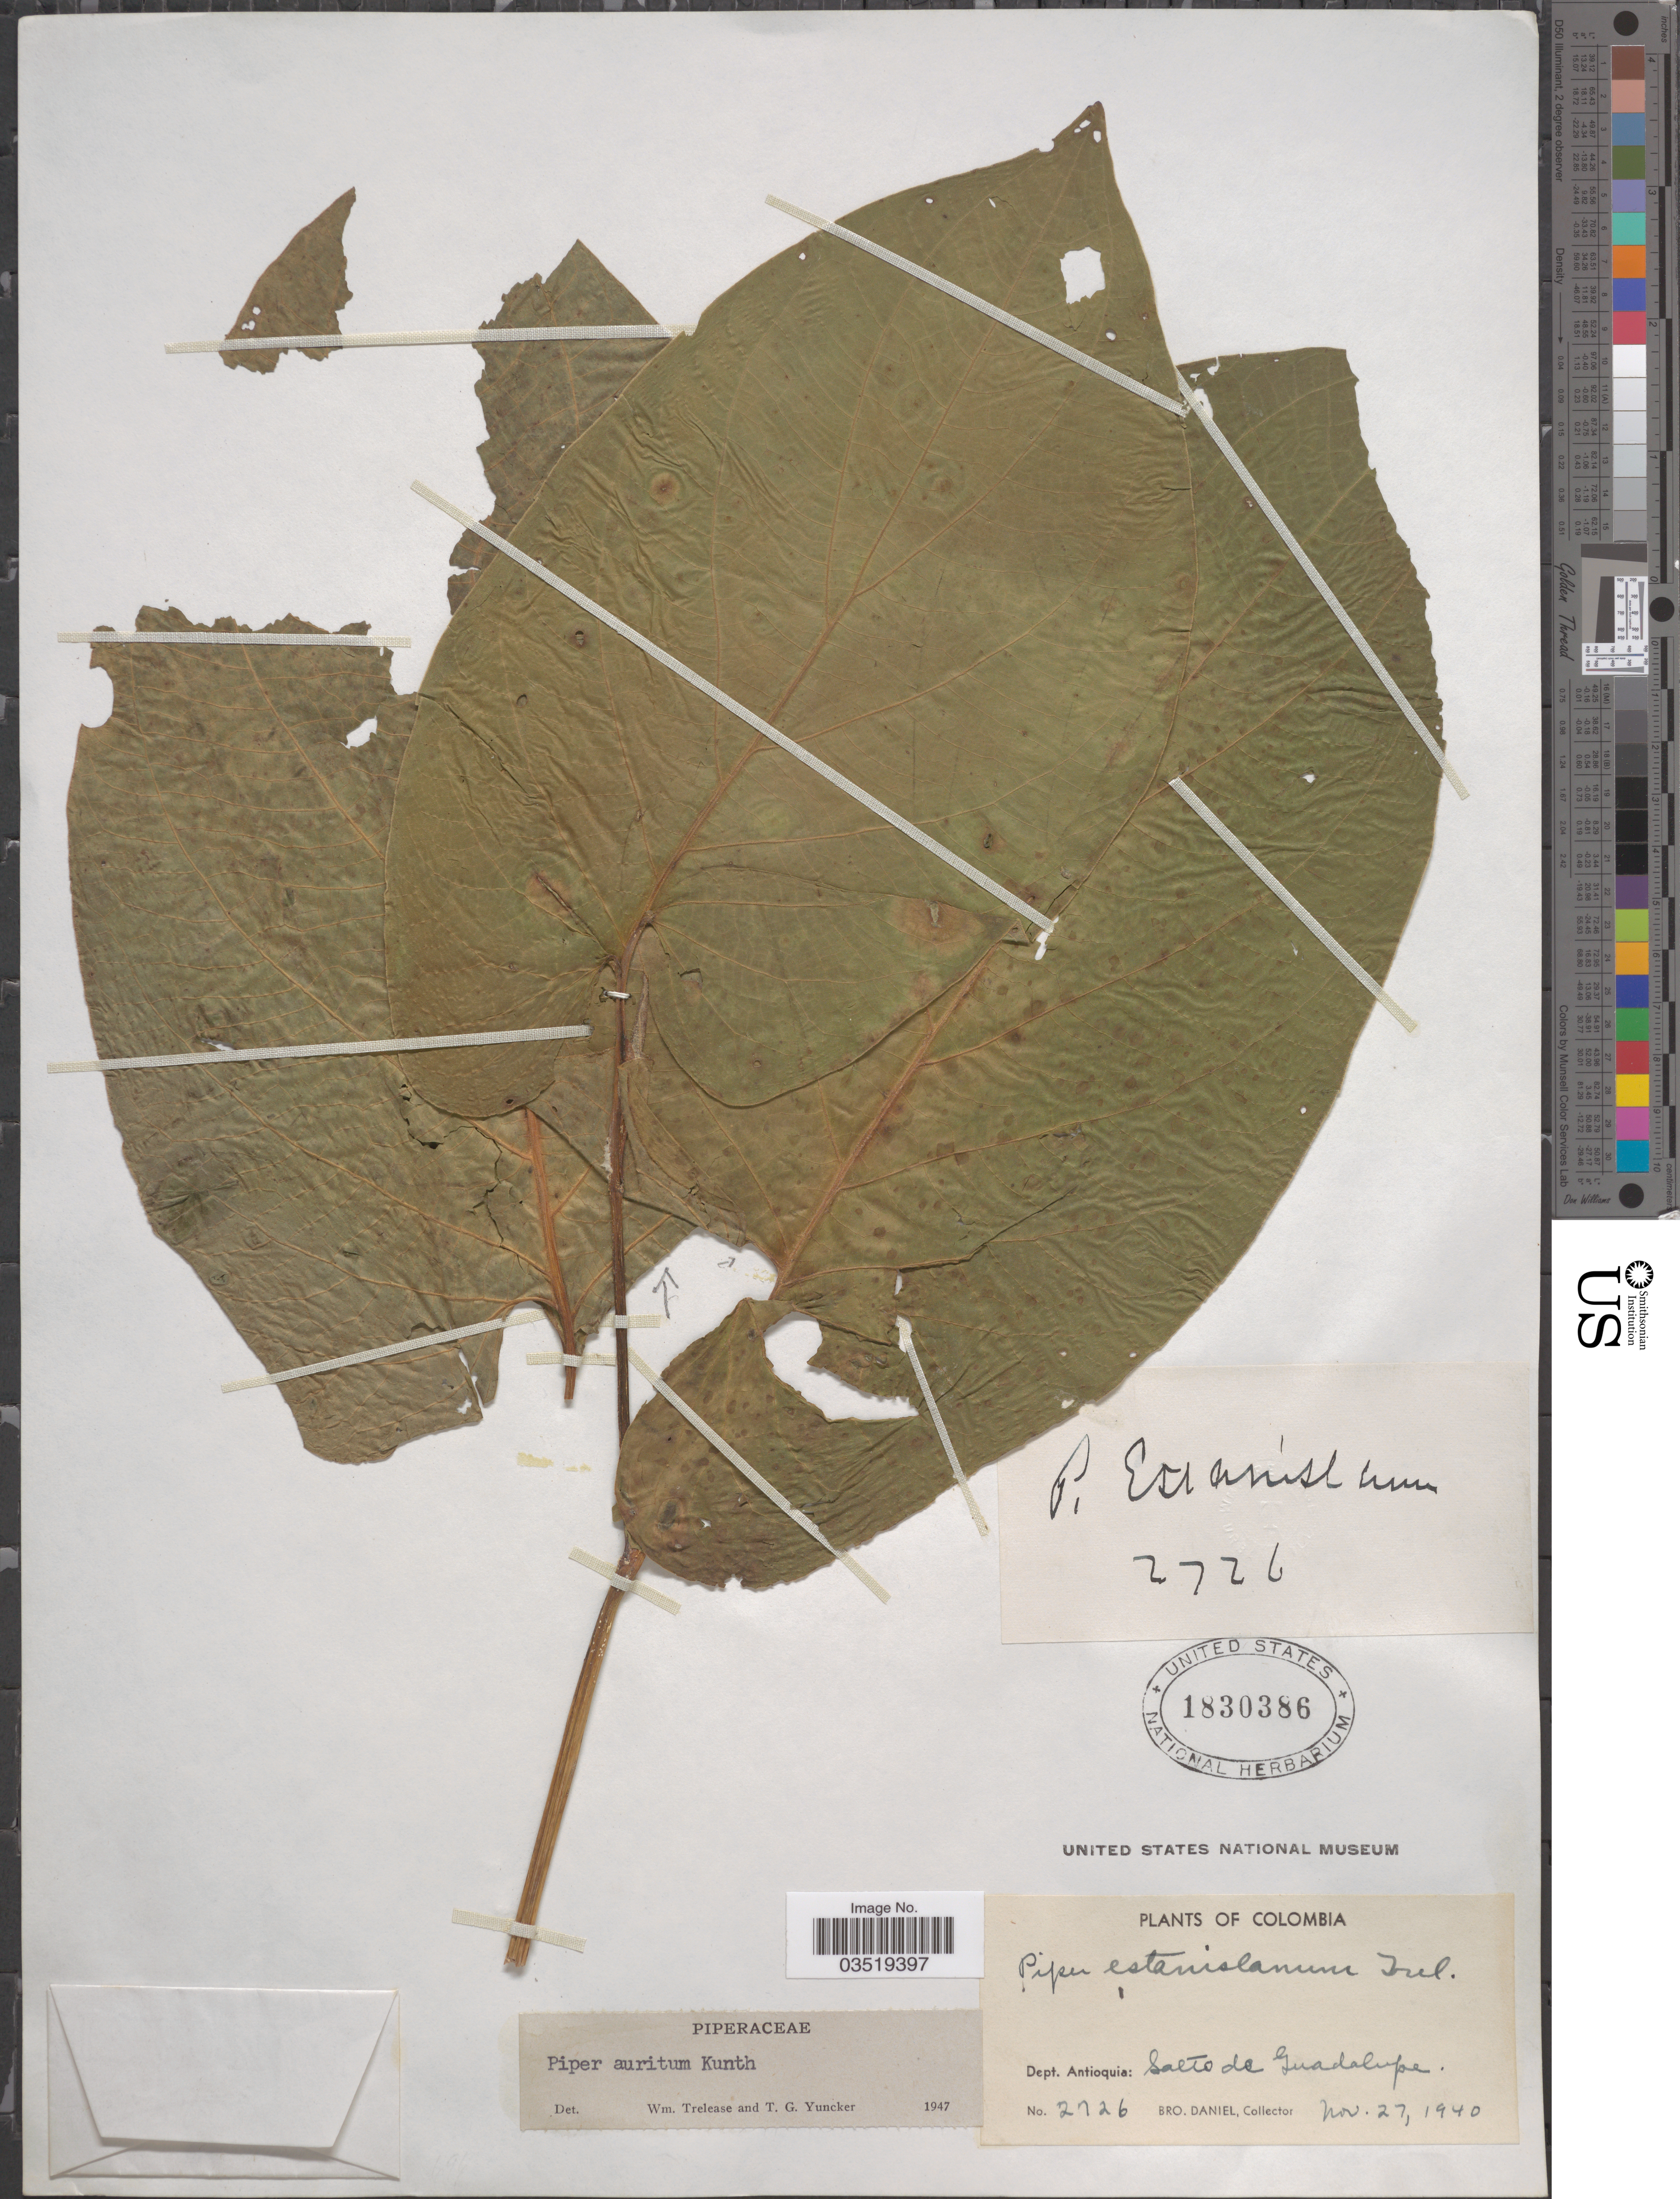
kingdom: Plantae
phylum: Tracheophyta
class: Magnoliopsida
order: Piperales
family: Piperaceae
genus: Piper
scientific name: Piper auritum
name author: Kunth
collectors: Bro. Daniel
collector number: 2726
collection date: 1940-11-27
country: Colombia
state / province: Antioquia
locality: Dept. Antioquia: Salto de Guadalupe.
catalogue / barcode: US 1830386